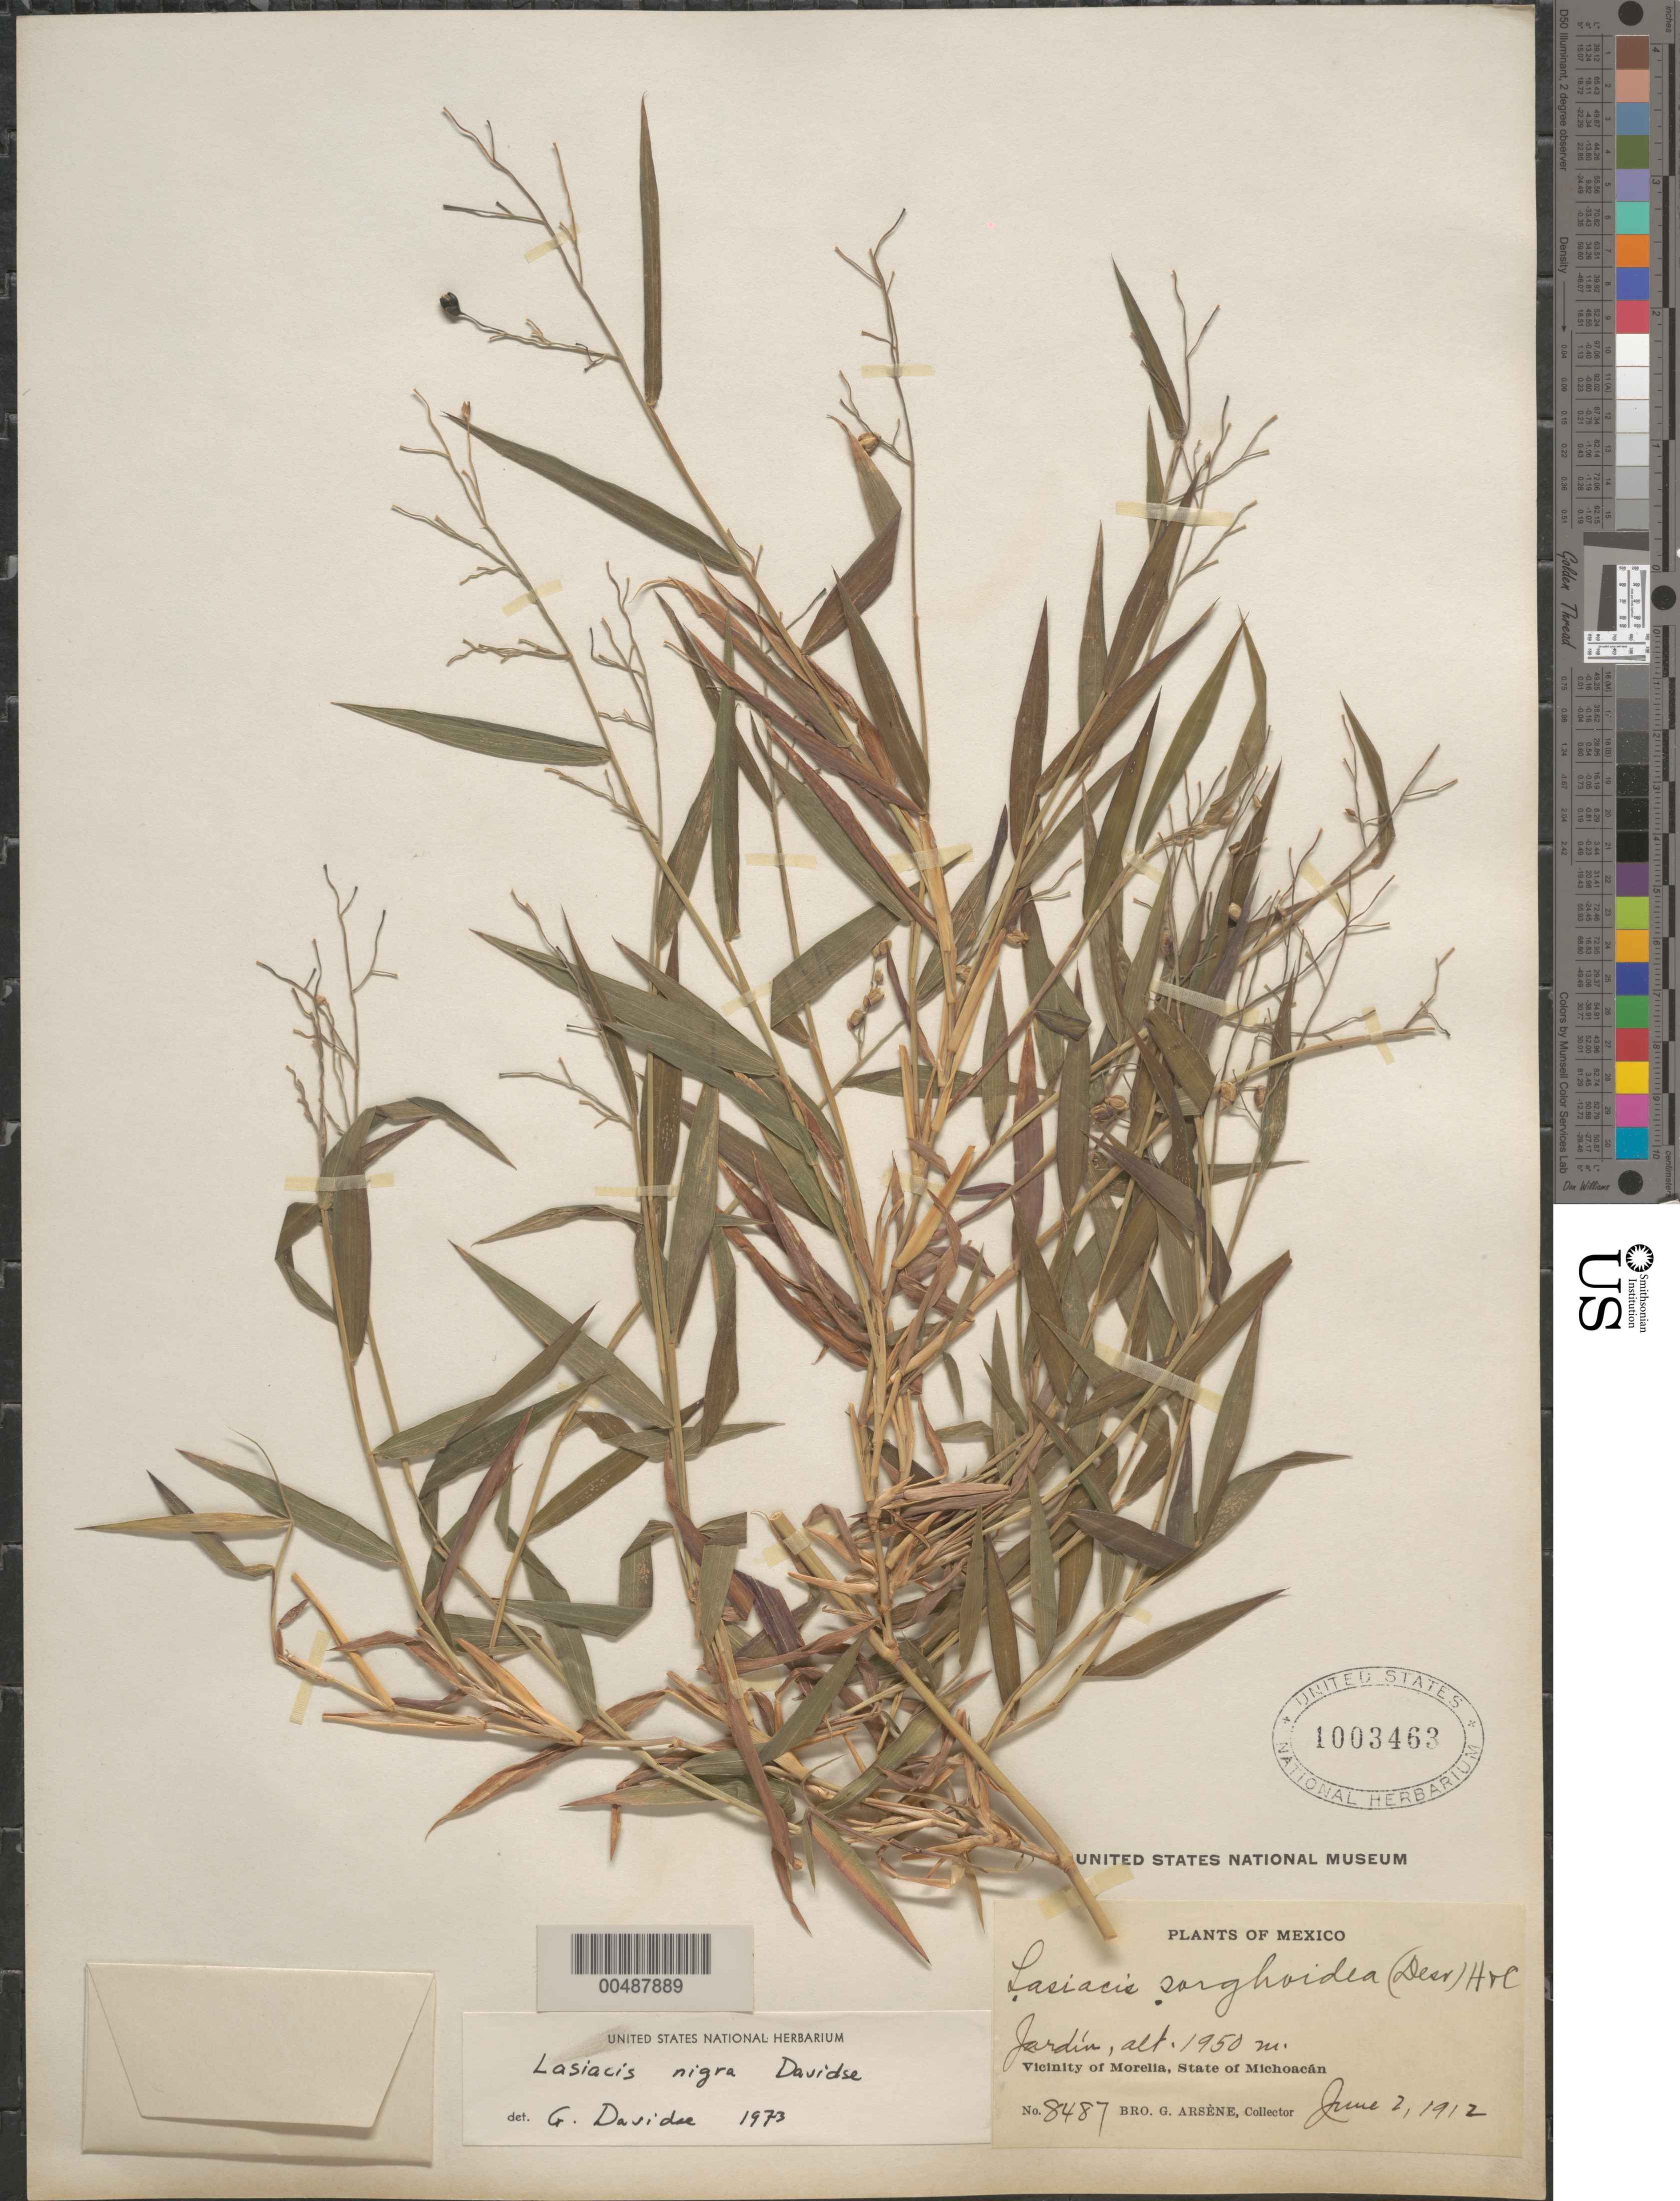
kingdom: Plantae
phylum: Tracheophyta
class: Liliopsida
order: Poales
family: Poaceae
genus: Lasiacis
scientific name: Lasiacis maxonii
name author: Swallen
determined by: Davidse, Gerrit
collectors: Bro. G. Arsène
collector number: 8487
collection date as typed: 2 Jun 1912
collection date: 1912-06-02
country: Mexico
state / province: Michoacán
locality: Jard¡n, vicinity of Morelia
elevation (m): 1950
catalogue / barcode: US 1003463